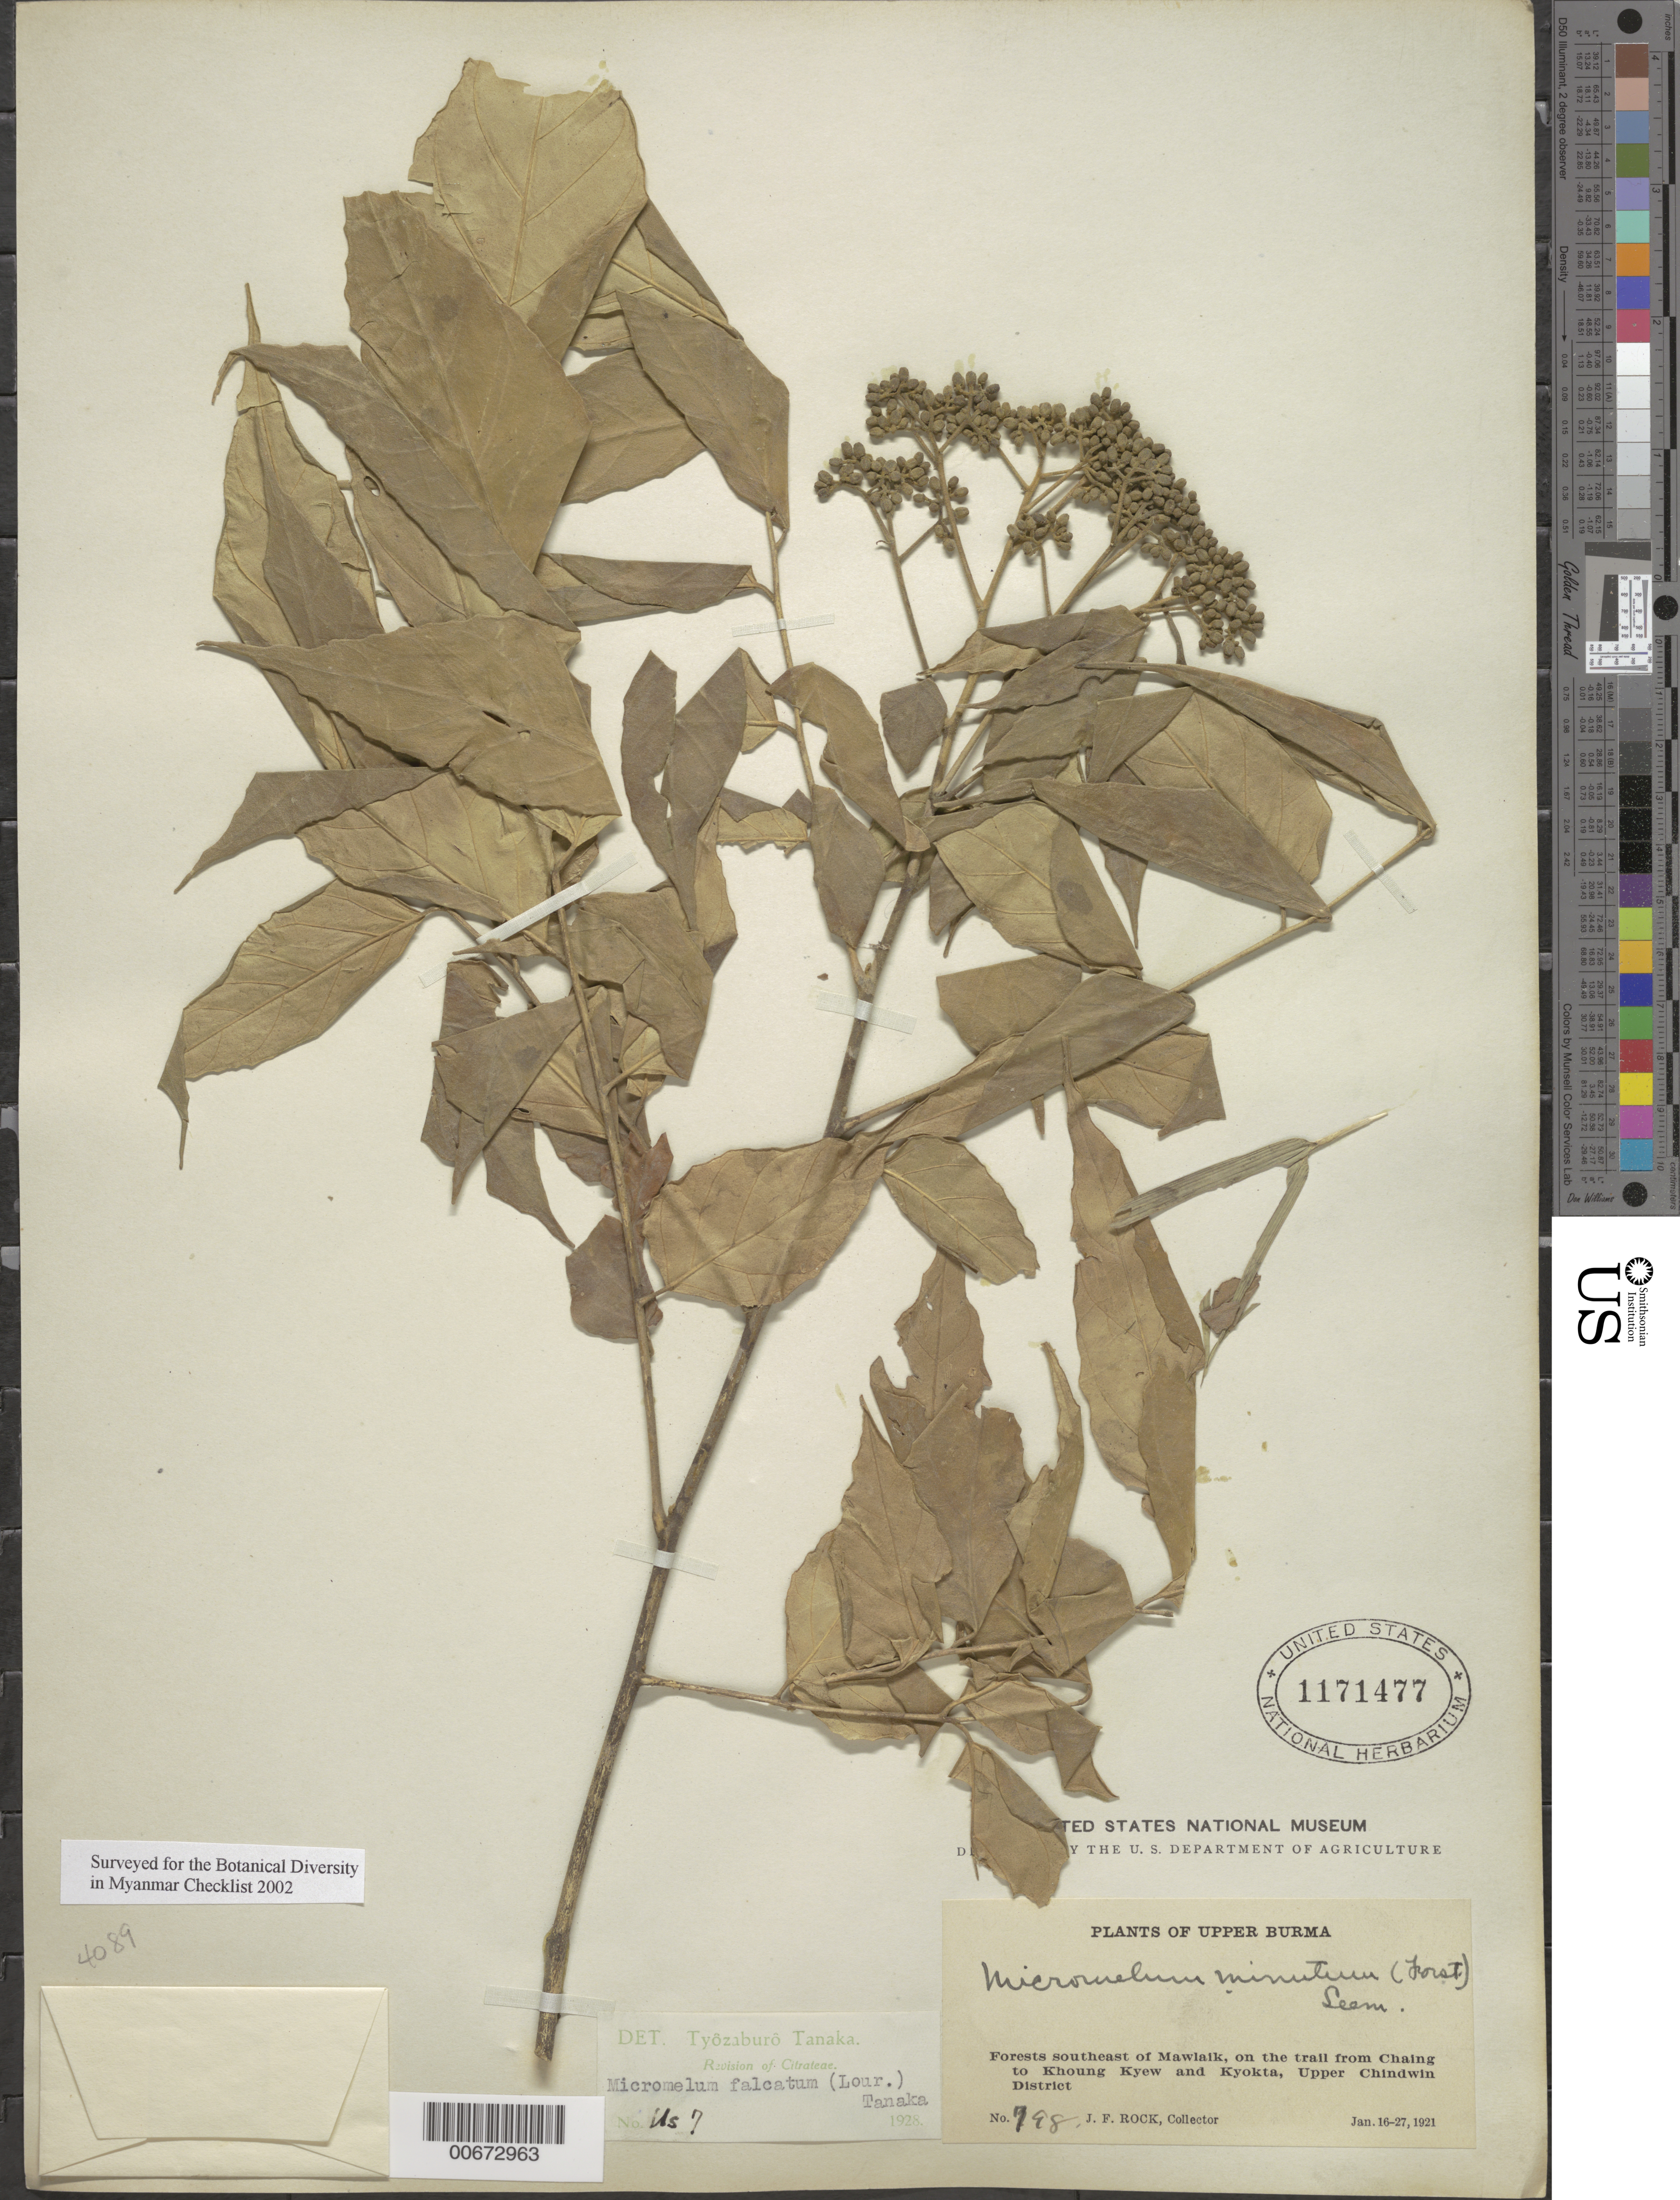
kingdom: Plantae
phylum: Tracheophyta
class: Magnoliopsida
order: Sapindales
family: Rutaceae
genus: Micromelum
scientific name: Micromelum falcatum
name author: Tanaka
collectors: J. F. Rock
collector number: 798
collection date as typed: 16 Jan 1921 to 27 Jan 1921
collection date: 1921-01-16/1921-01-27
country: Myanmar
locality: Upper Burma, se of Mawlaik, from Chaing to Khoung Kyew and Kyokta, Upper Chindwin Dist.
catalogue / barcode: US 1171477